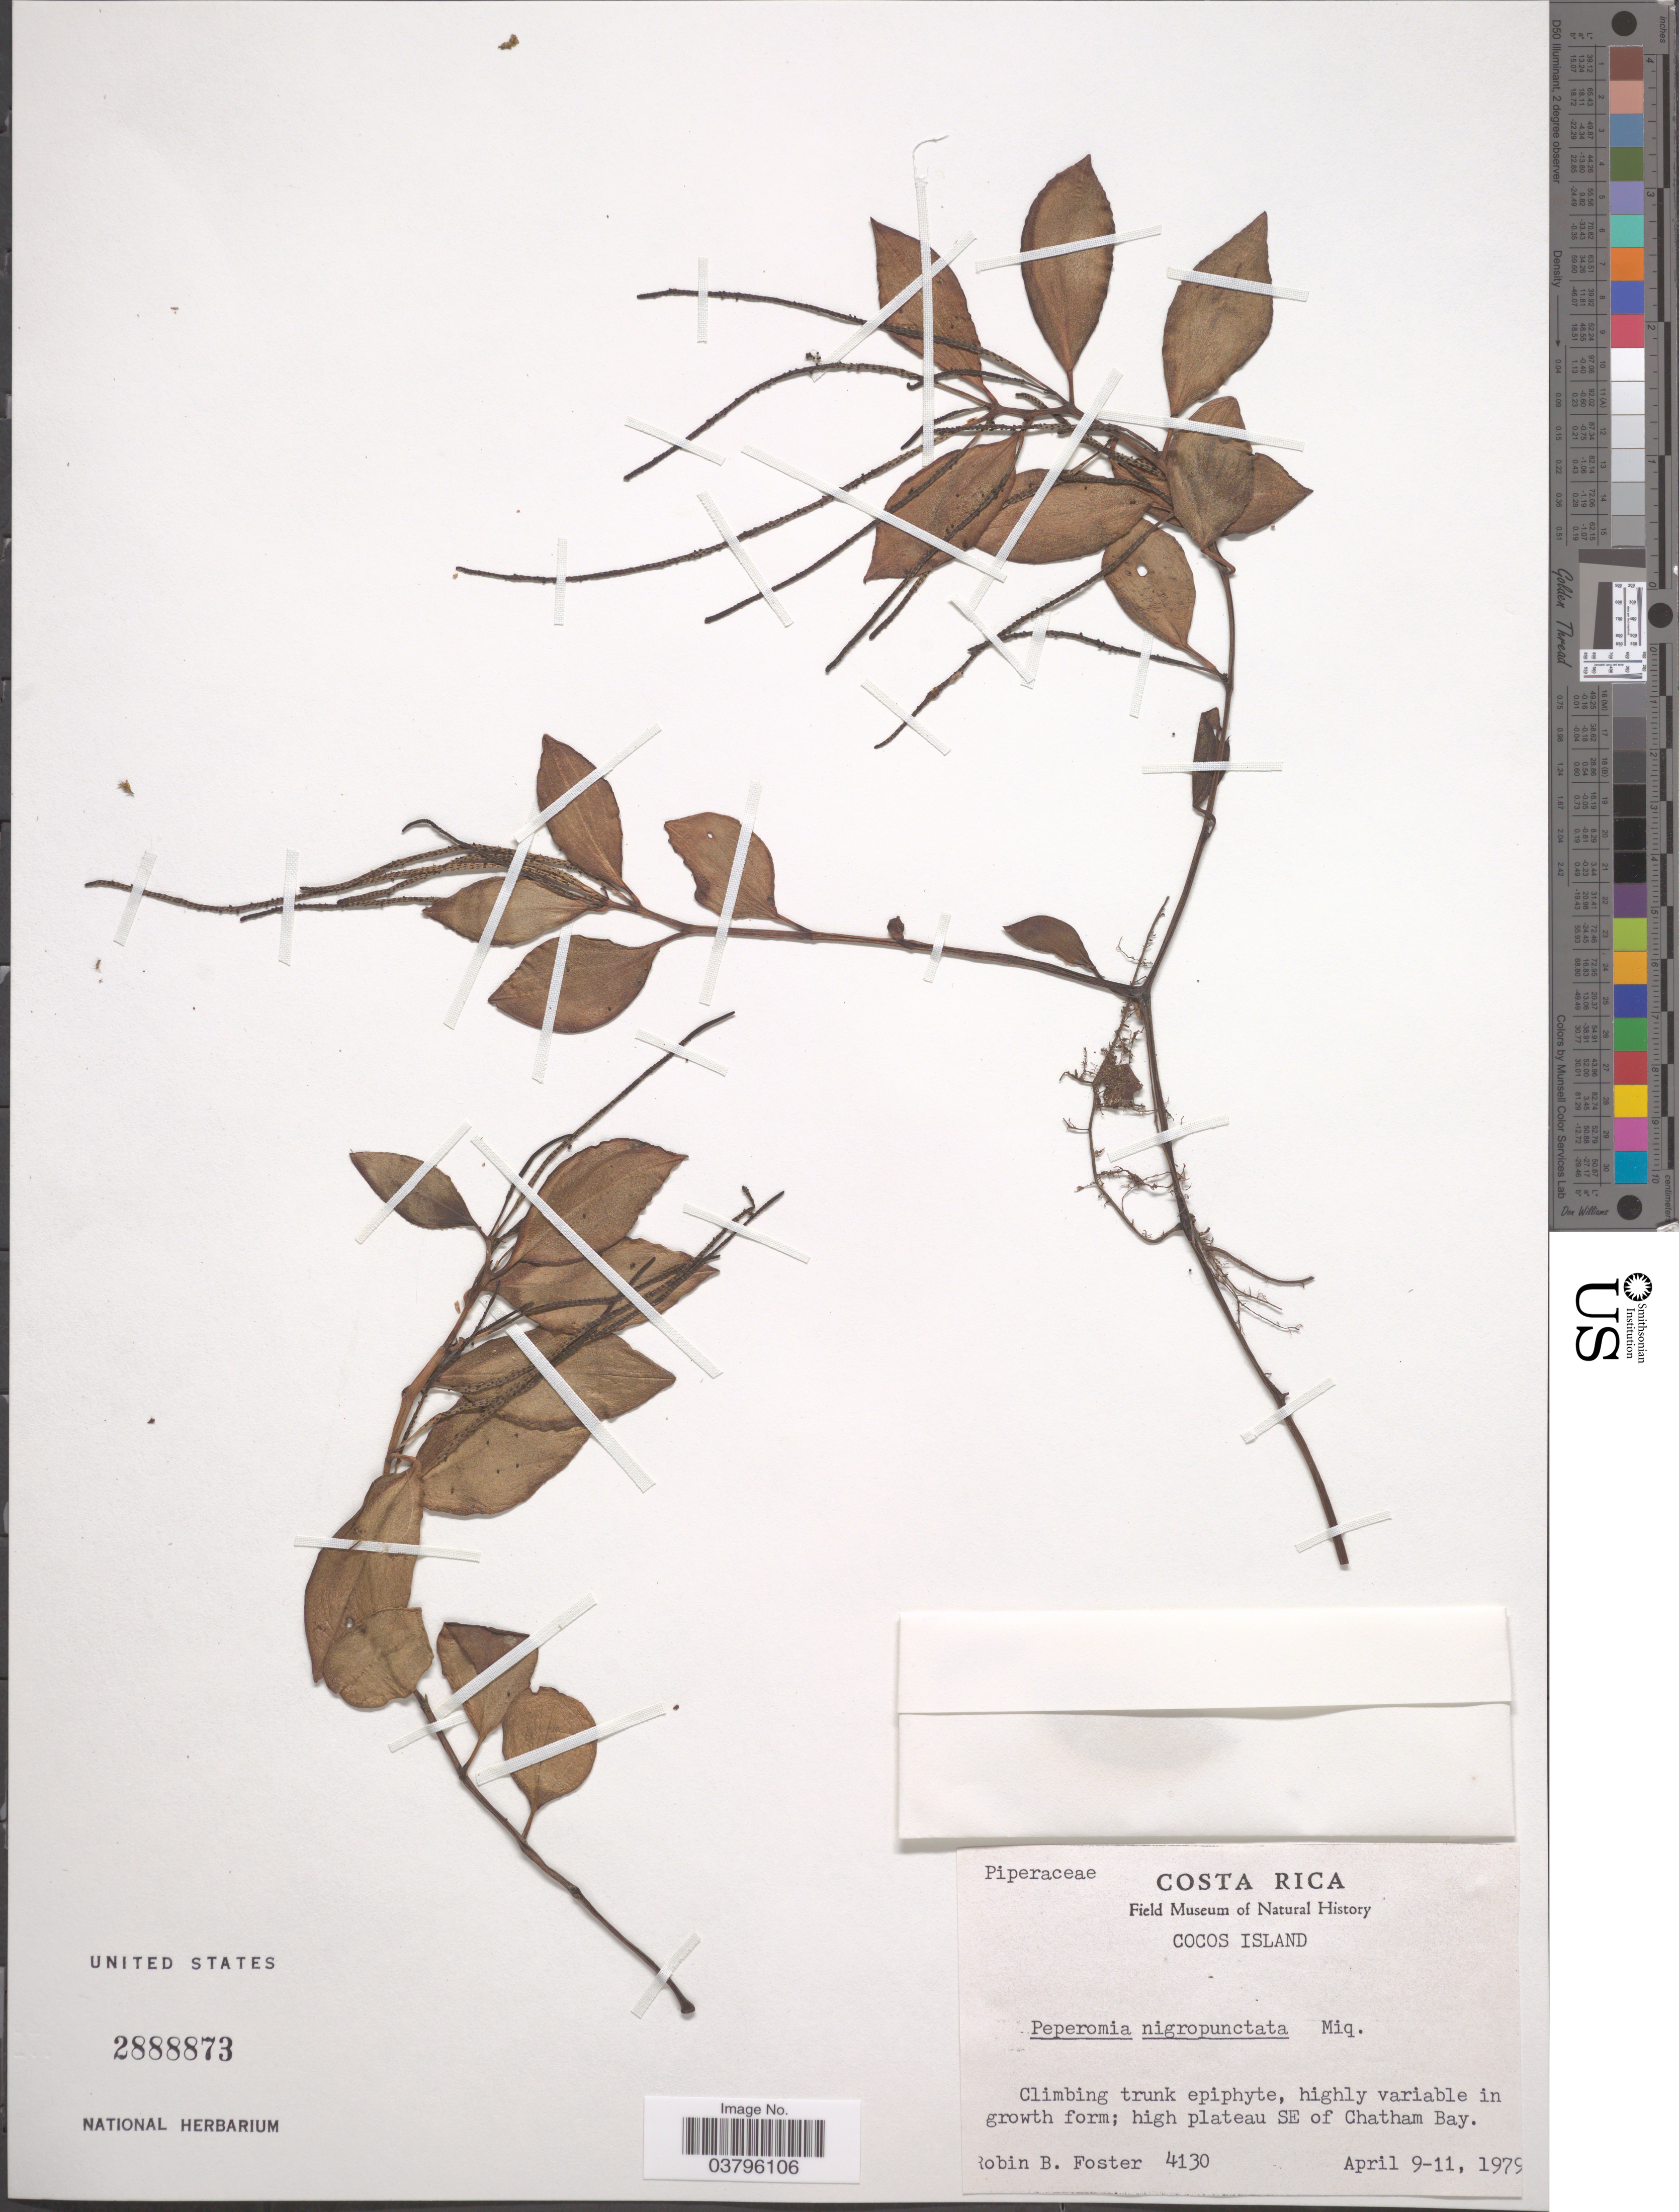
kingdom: Plantae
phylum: Tracheophyta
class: Magnoliopsida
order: Piperales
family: Piperaceae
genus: Peperomia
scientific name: Peperomia nigropunctata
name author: Miq.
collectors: R. B. Foster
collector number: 4130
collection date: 1979-04-09/1979-04-11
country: Costa Rica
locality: Cocos Island. High plateau SE of Chatham Bay.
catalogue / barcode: US 2888873